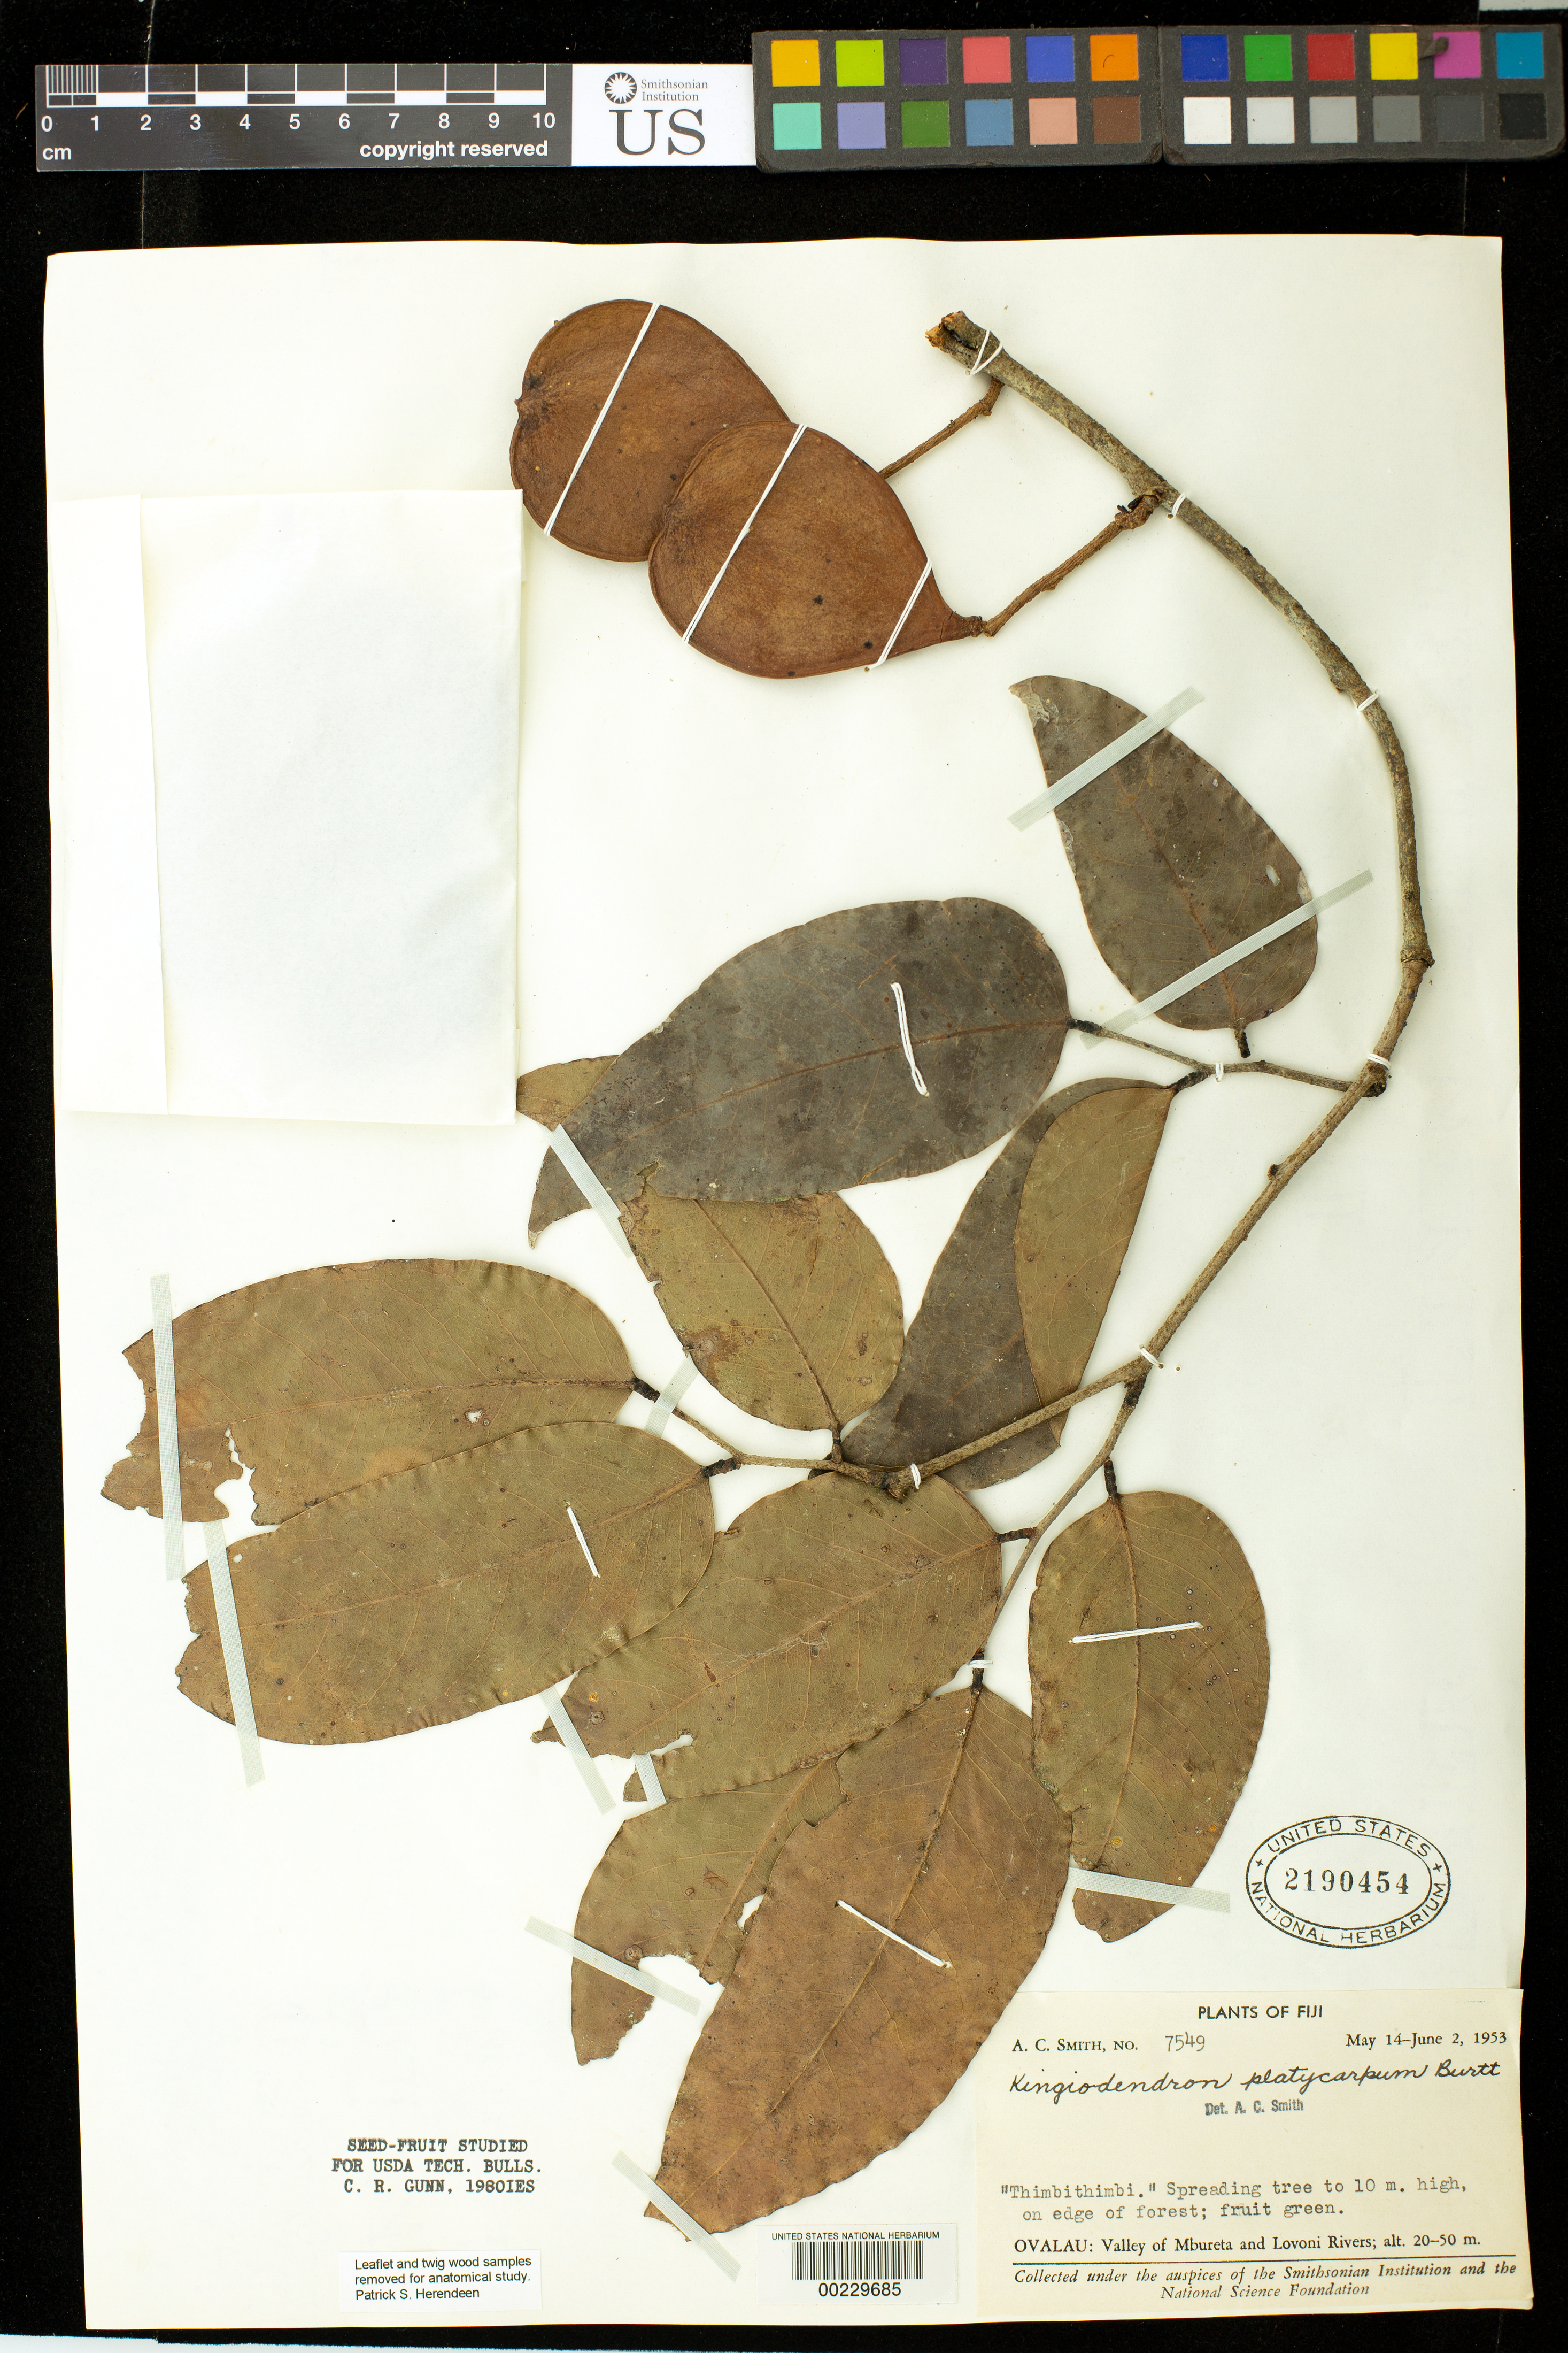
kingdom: Plantae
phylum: Tracheophyta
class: Magnoliopsida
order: Fabales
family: Fabaceae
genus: Kingiodendron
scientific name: Kingiodendron platycarpum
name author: B.L. Burtt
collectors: A. C. Smith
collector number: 7549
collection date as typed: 14 May 1953 to 02 Jun 1953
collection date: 1953-05-14/1953-06-02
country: Fiji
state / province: Eastern Division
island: Ovalau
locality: Valley of mbureta and lovoni rivers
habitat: Edge of forest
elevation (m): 20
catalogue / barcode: US 2190454